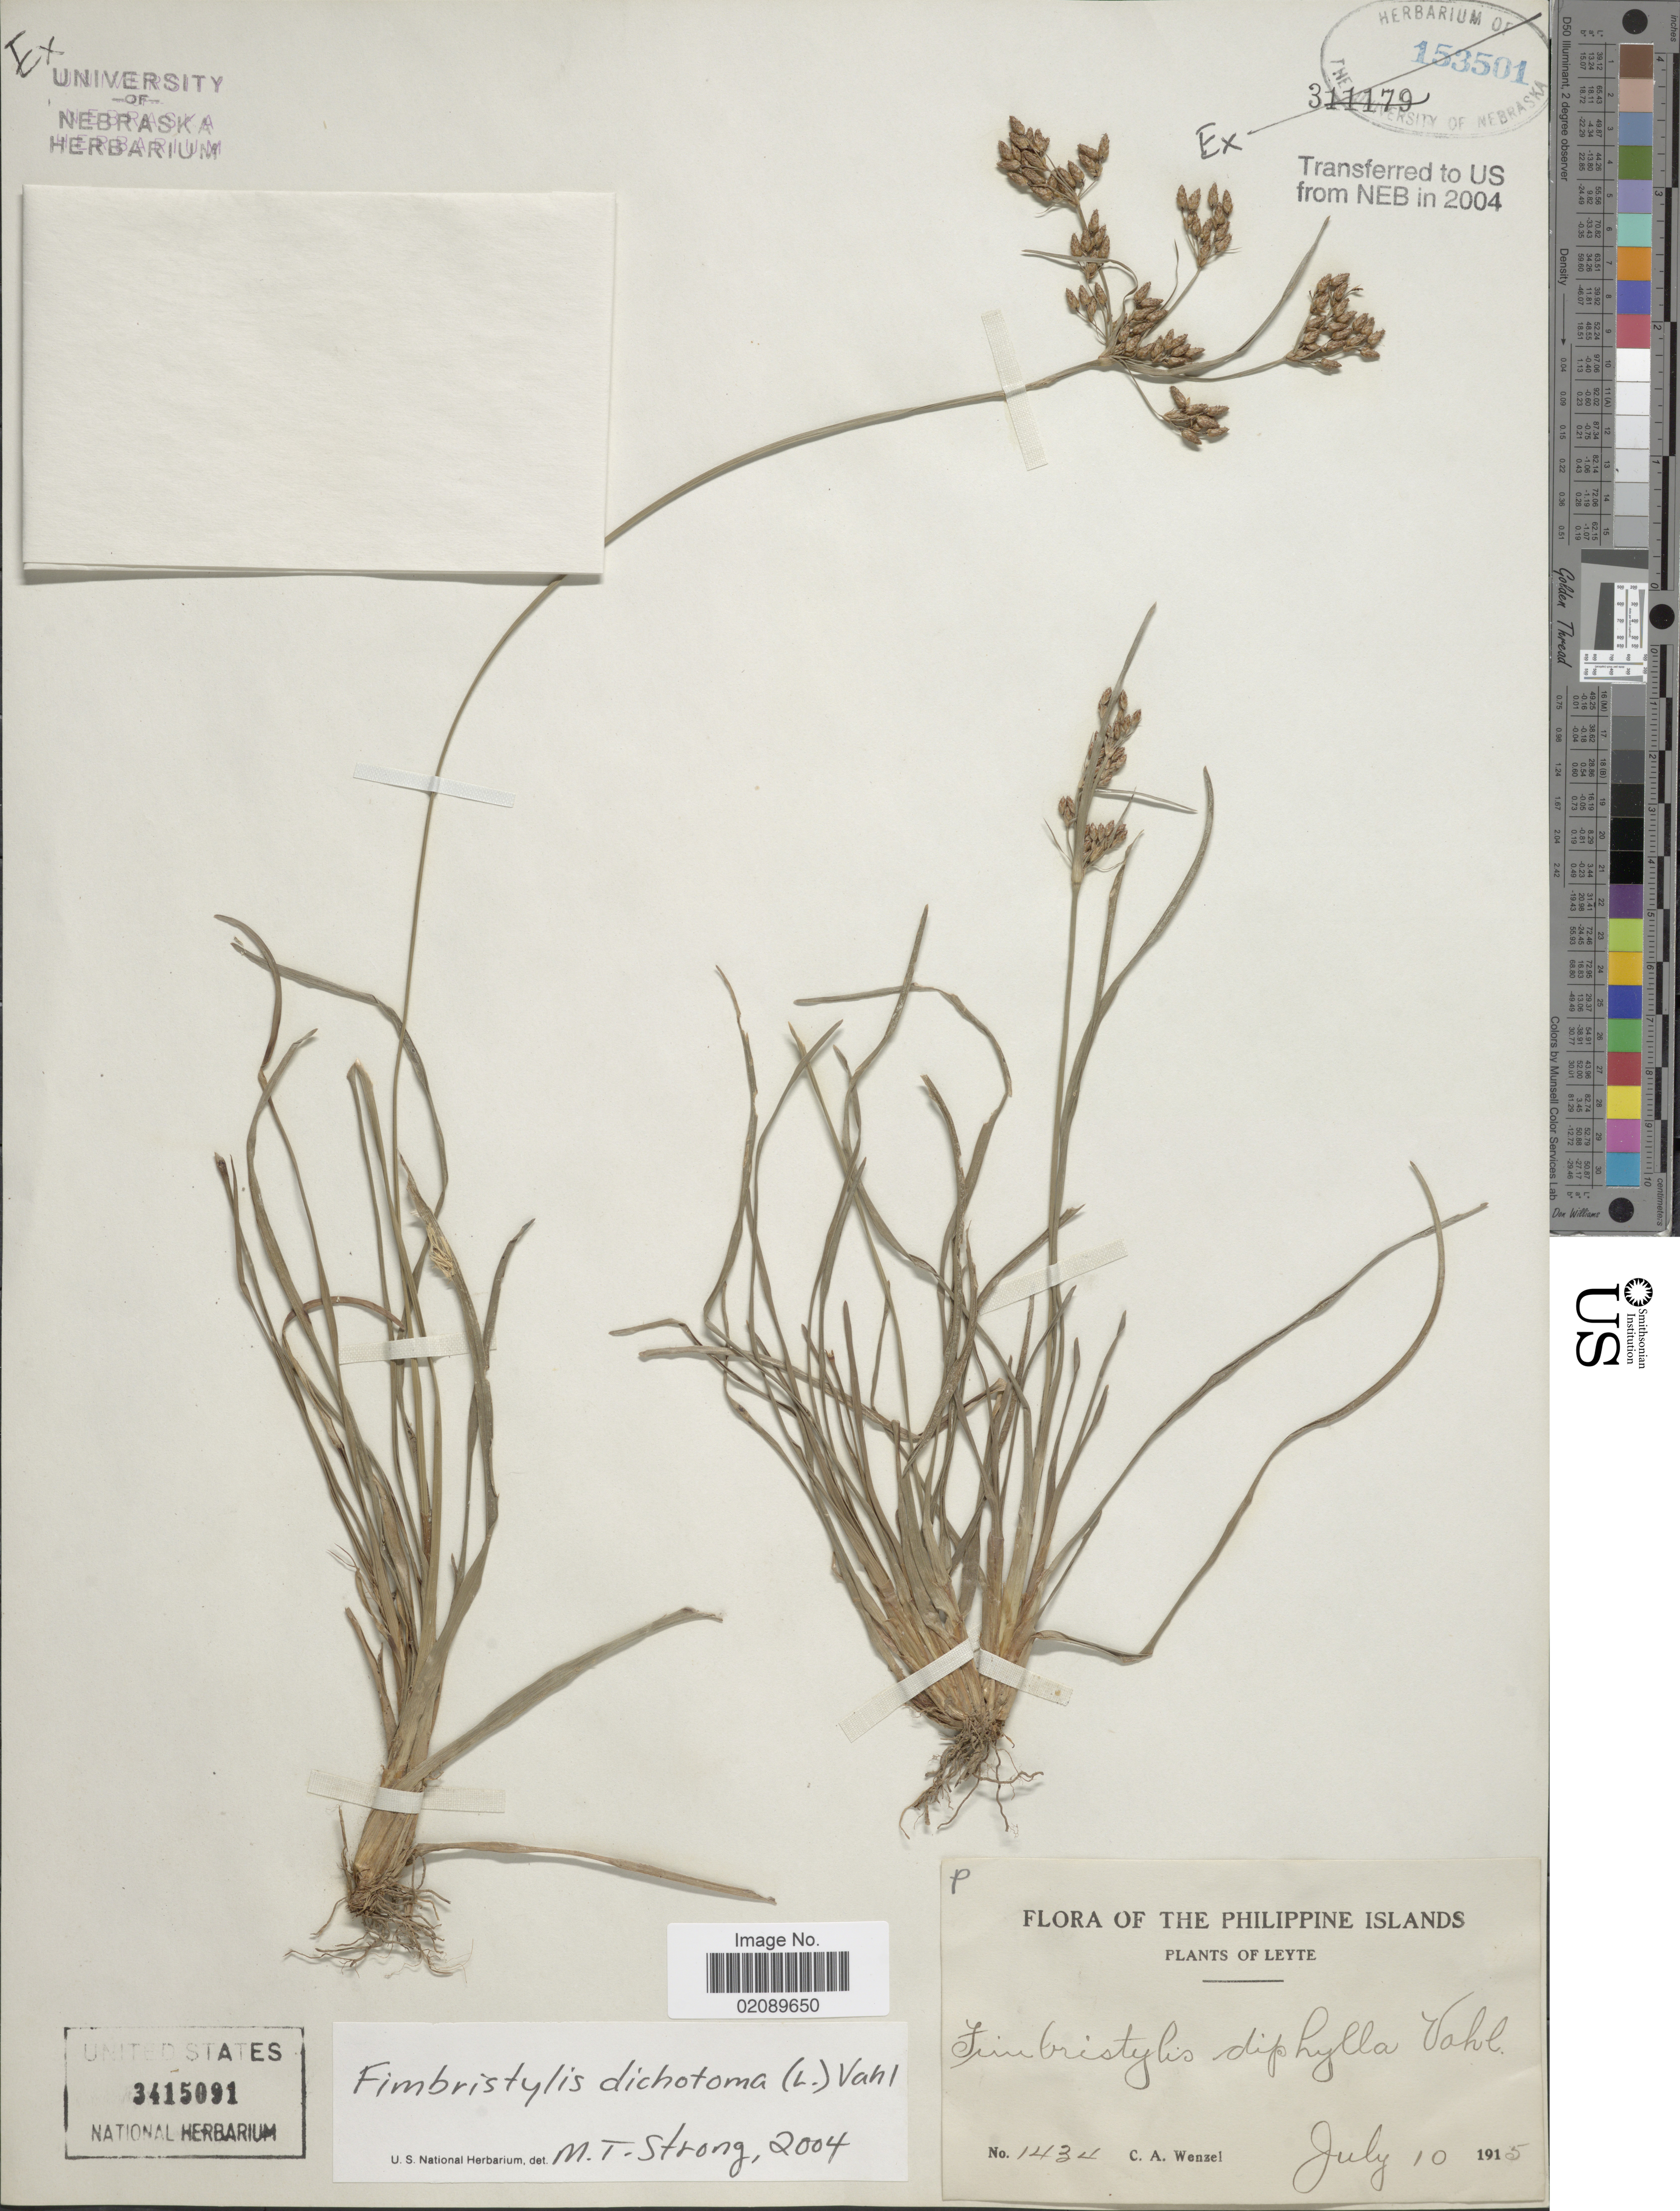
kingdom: Plantae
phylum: Tracheophyta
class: Liliopsida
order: Poales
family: Cyperaceae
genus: Fimbristylis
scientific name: Fimbristylis dichotoma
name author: (L.) Vahl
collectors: C. Wenzel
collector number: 1434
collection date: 1915-07-10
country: Philippines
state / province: Eastern Visayas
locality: Leyte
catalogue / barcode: US 3415091